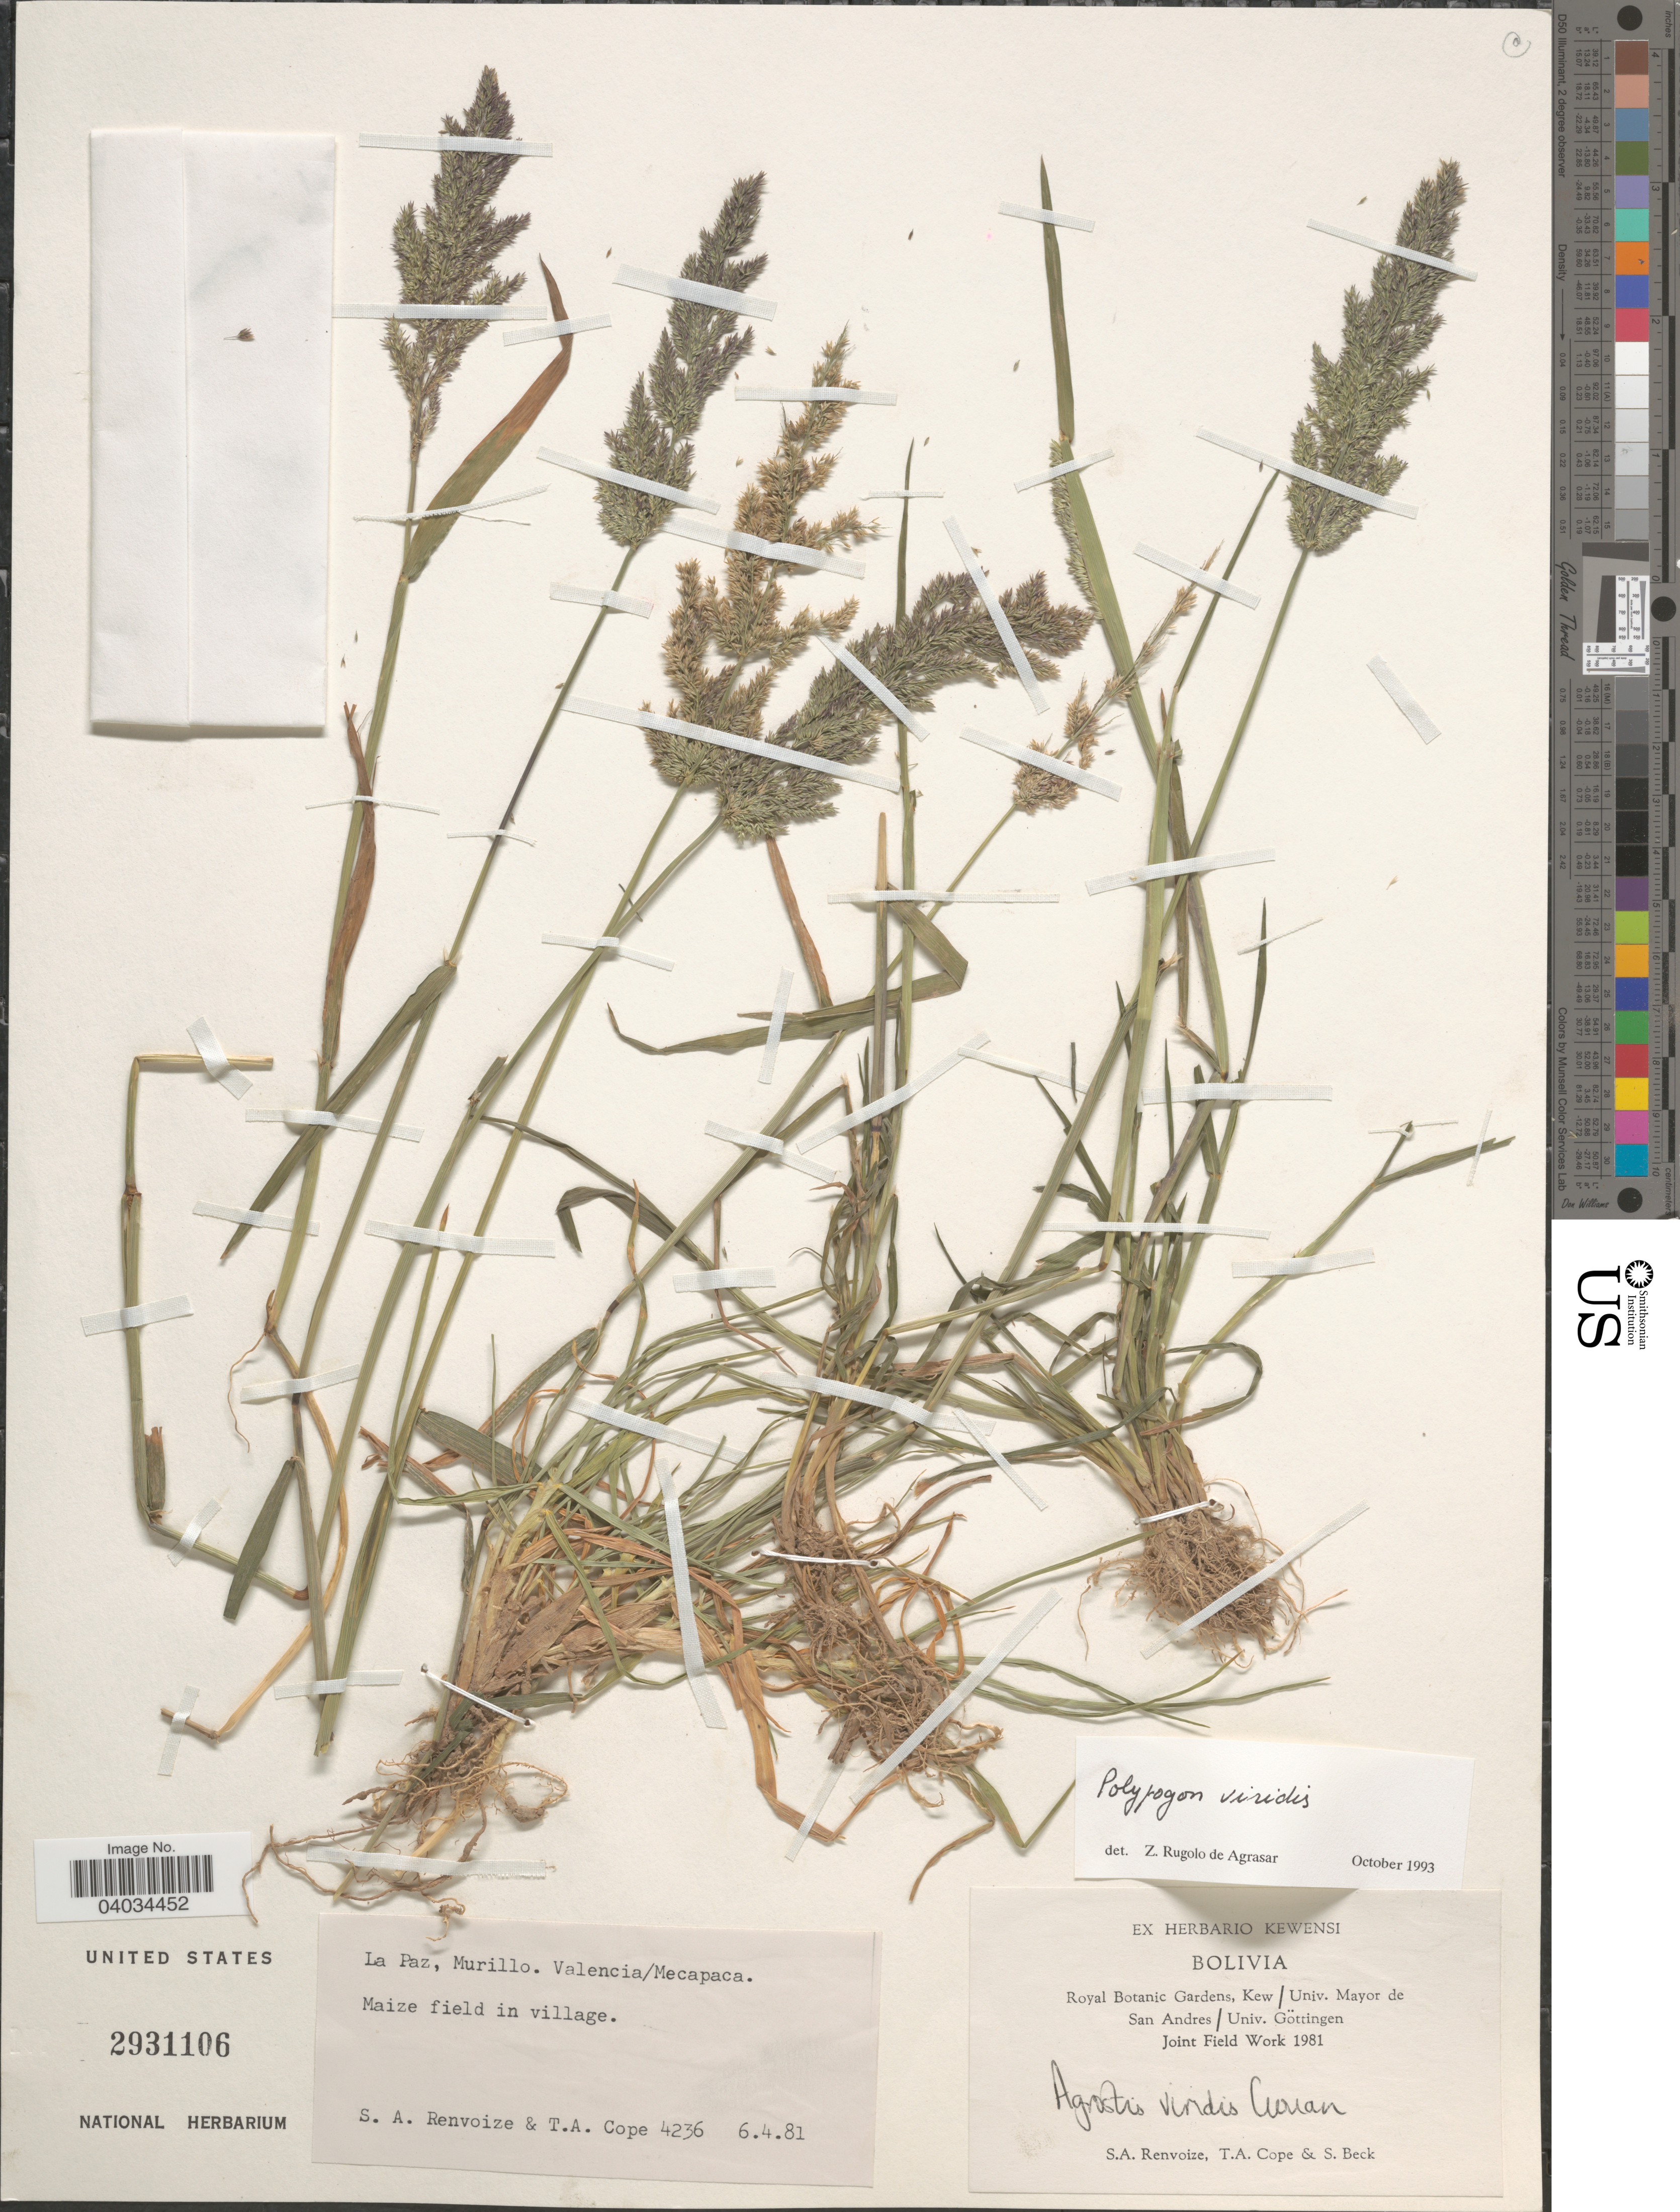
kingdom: Plantae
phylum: Tracheophyta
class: Liliopsida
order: Poales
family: Poaceae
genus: Polypogon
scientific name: Polypogon viridis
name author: (Gouan) Breistroffer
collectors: S. A. Renvoize, T. A. Cope & S. G. Beck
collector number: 4236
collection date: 1981-04-06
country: Bolivia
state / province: La Paz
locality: Murillo. Valencia/Mecapaca. Maize field in village.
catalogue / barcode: US 2931106